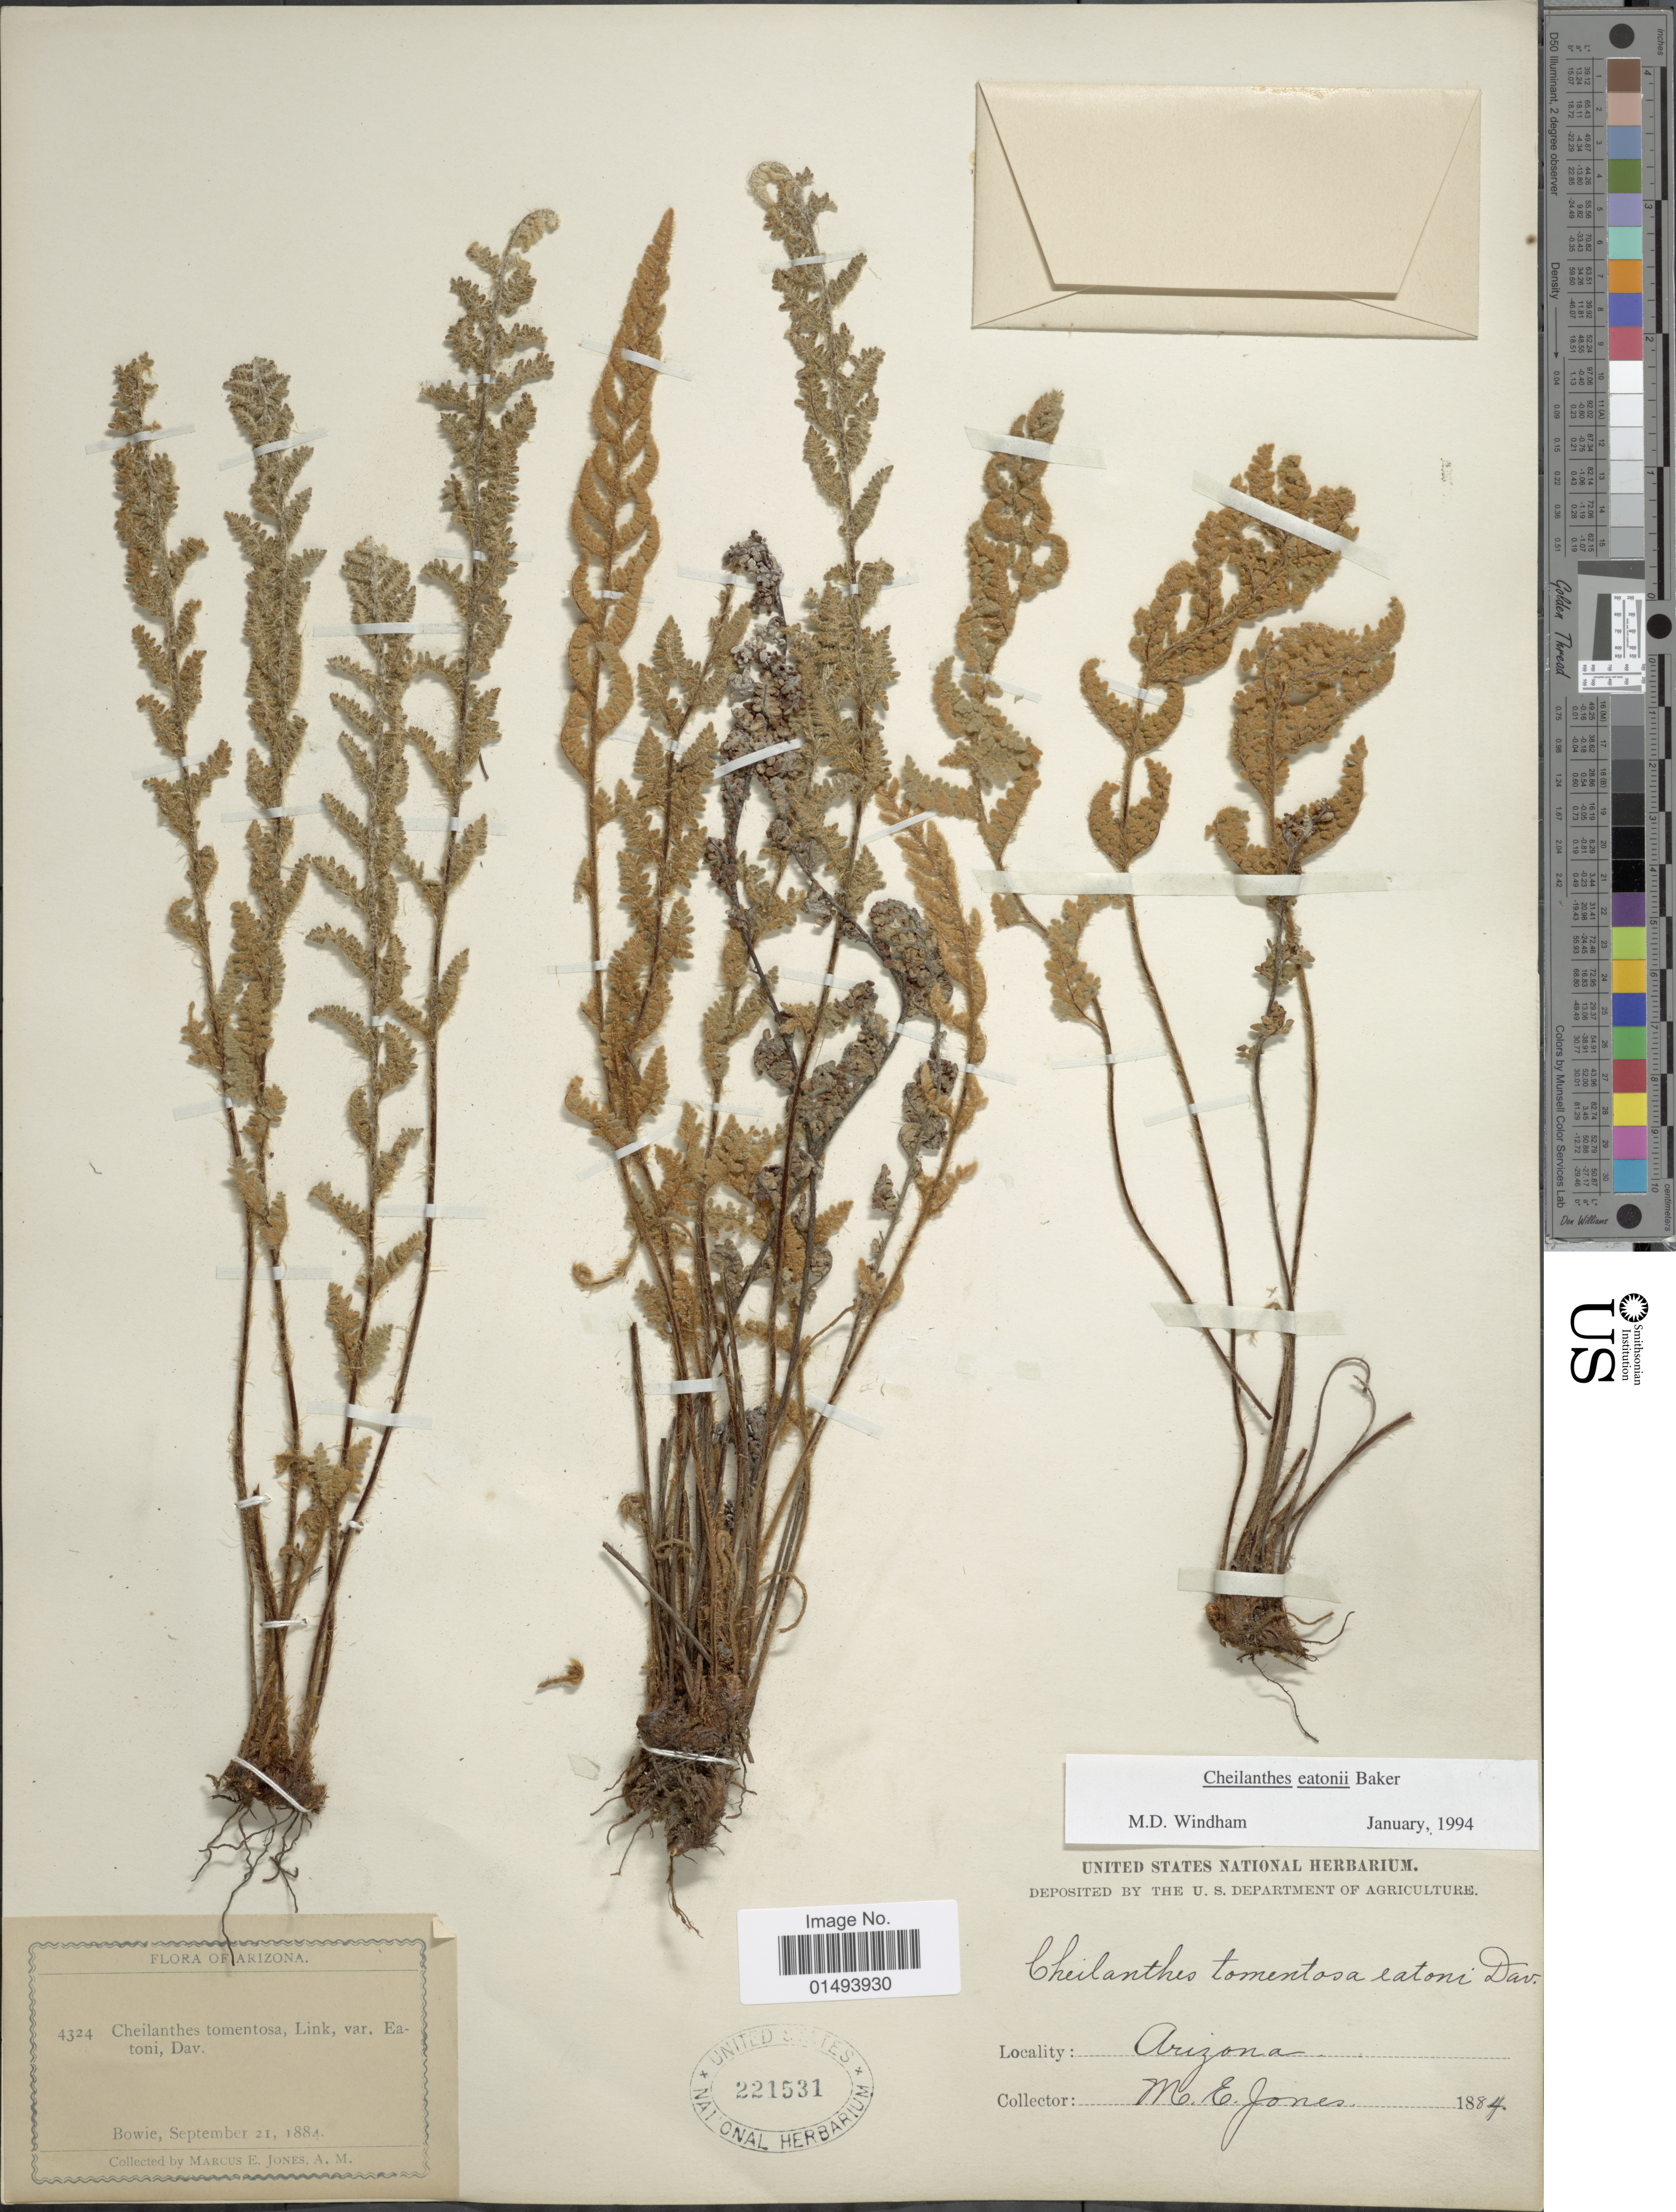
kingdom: Plantae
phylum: Tracheophyta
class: Polypodiopsida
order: Polypodiales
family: Pteridaceae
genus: Myriopteris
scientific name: Myriopteris rufa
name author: Fée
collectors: M. E. Jones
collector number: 4324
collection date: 1884-09-21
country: United States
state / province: Arizona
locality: Flora of Arizona, Bowie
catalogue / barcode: US 221531